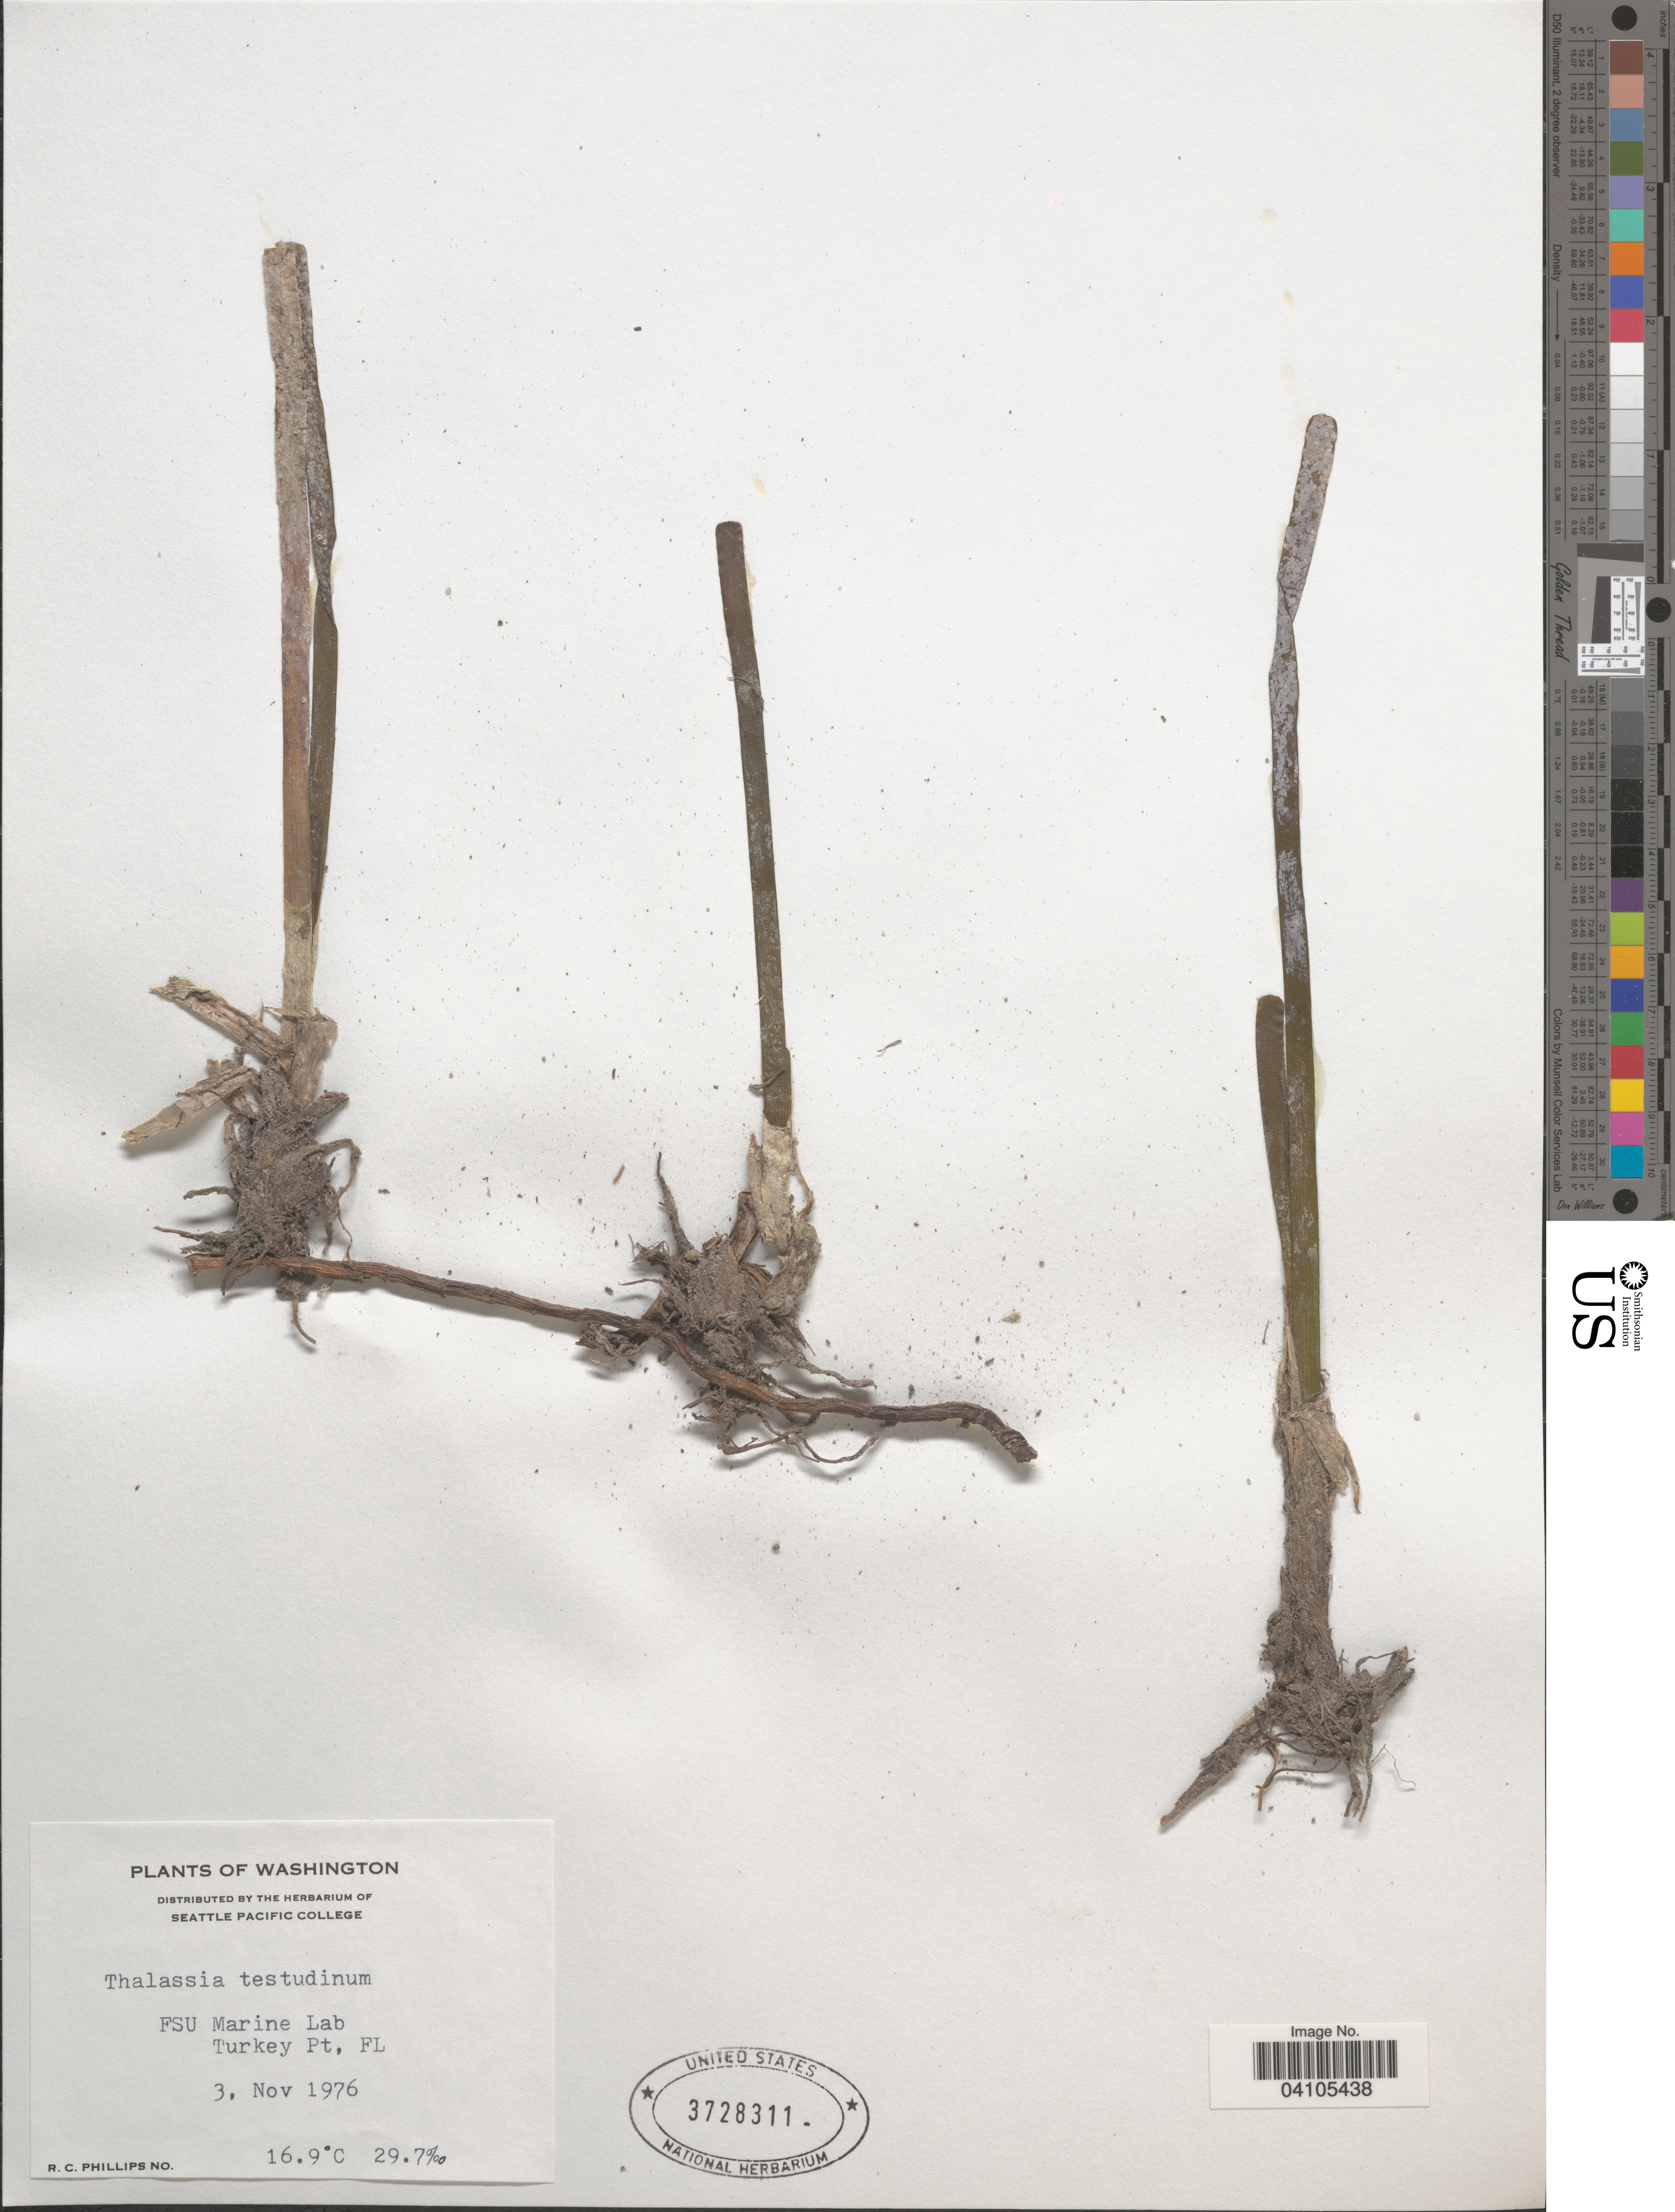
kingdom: Plantae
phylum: Tracheophyta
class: Liliopsida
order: Alismatales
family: Hydrocharitaceae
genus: Thalassia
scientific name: Thalassia testudinum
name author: Banks & Sol. ex K.D. Koenig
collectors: R. C. Phillips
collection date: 1976-11-03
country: United States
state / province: Florida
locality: FSU Marine Lab. Turkey Pt.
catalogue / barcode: US 3728311